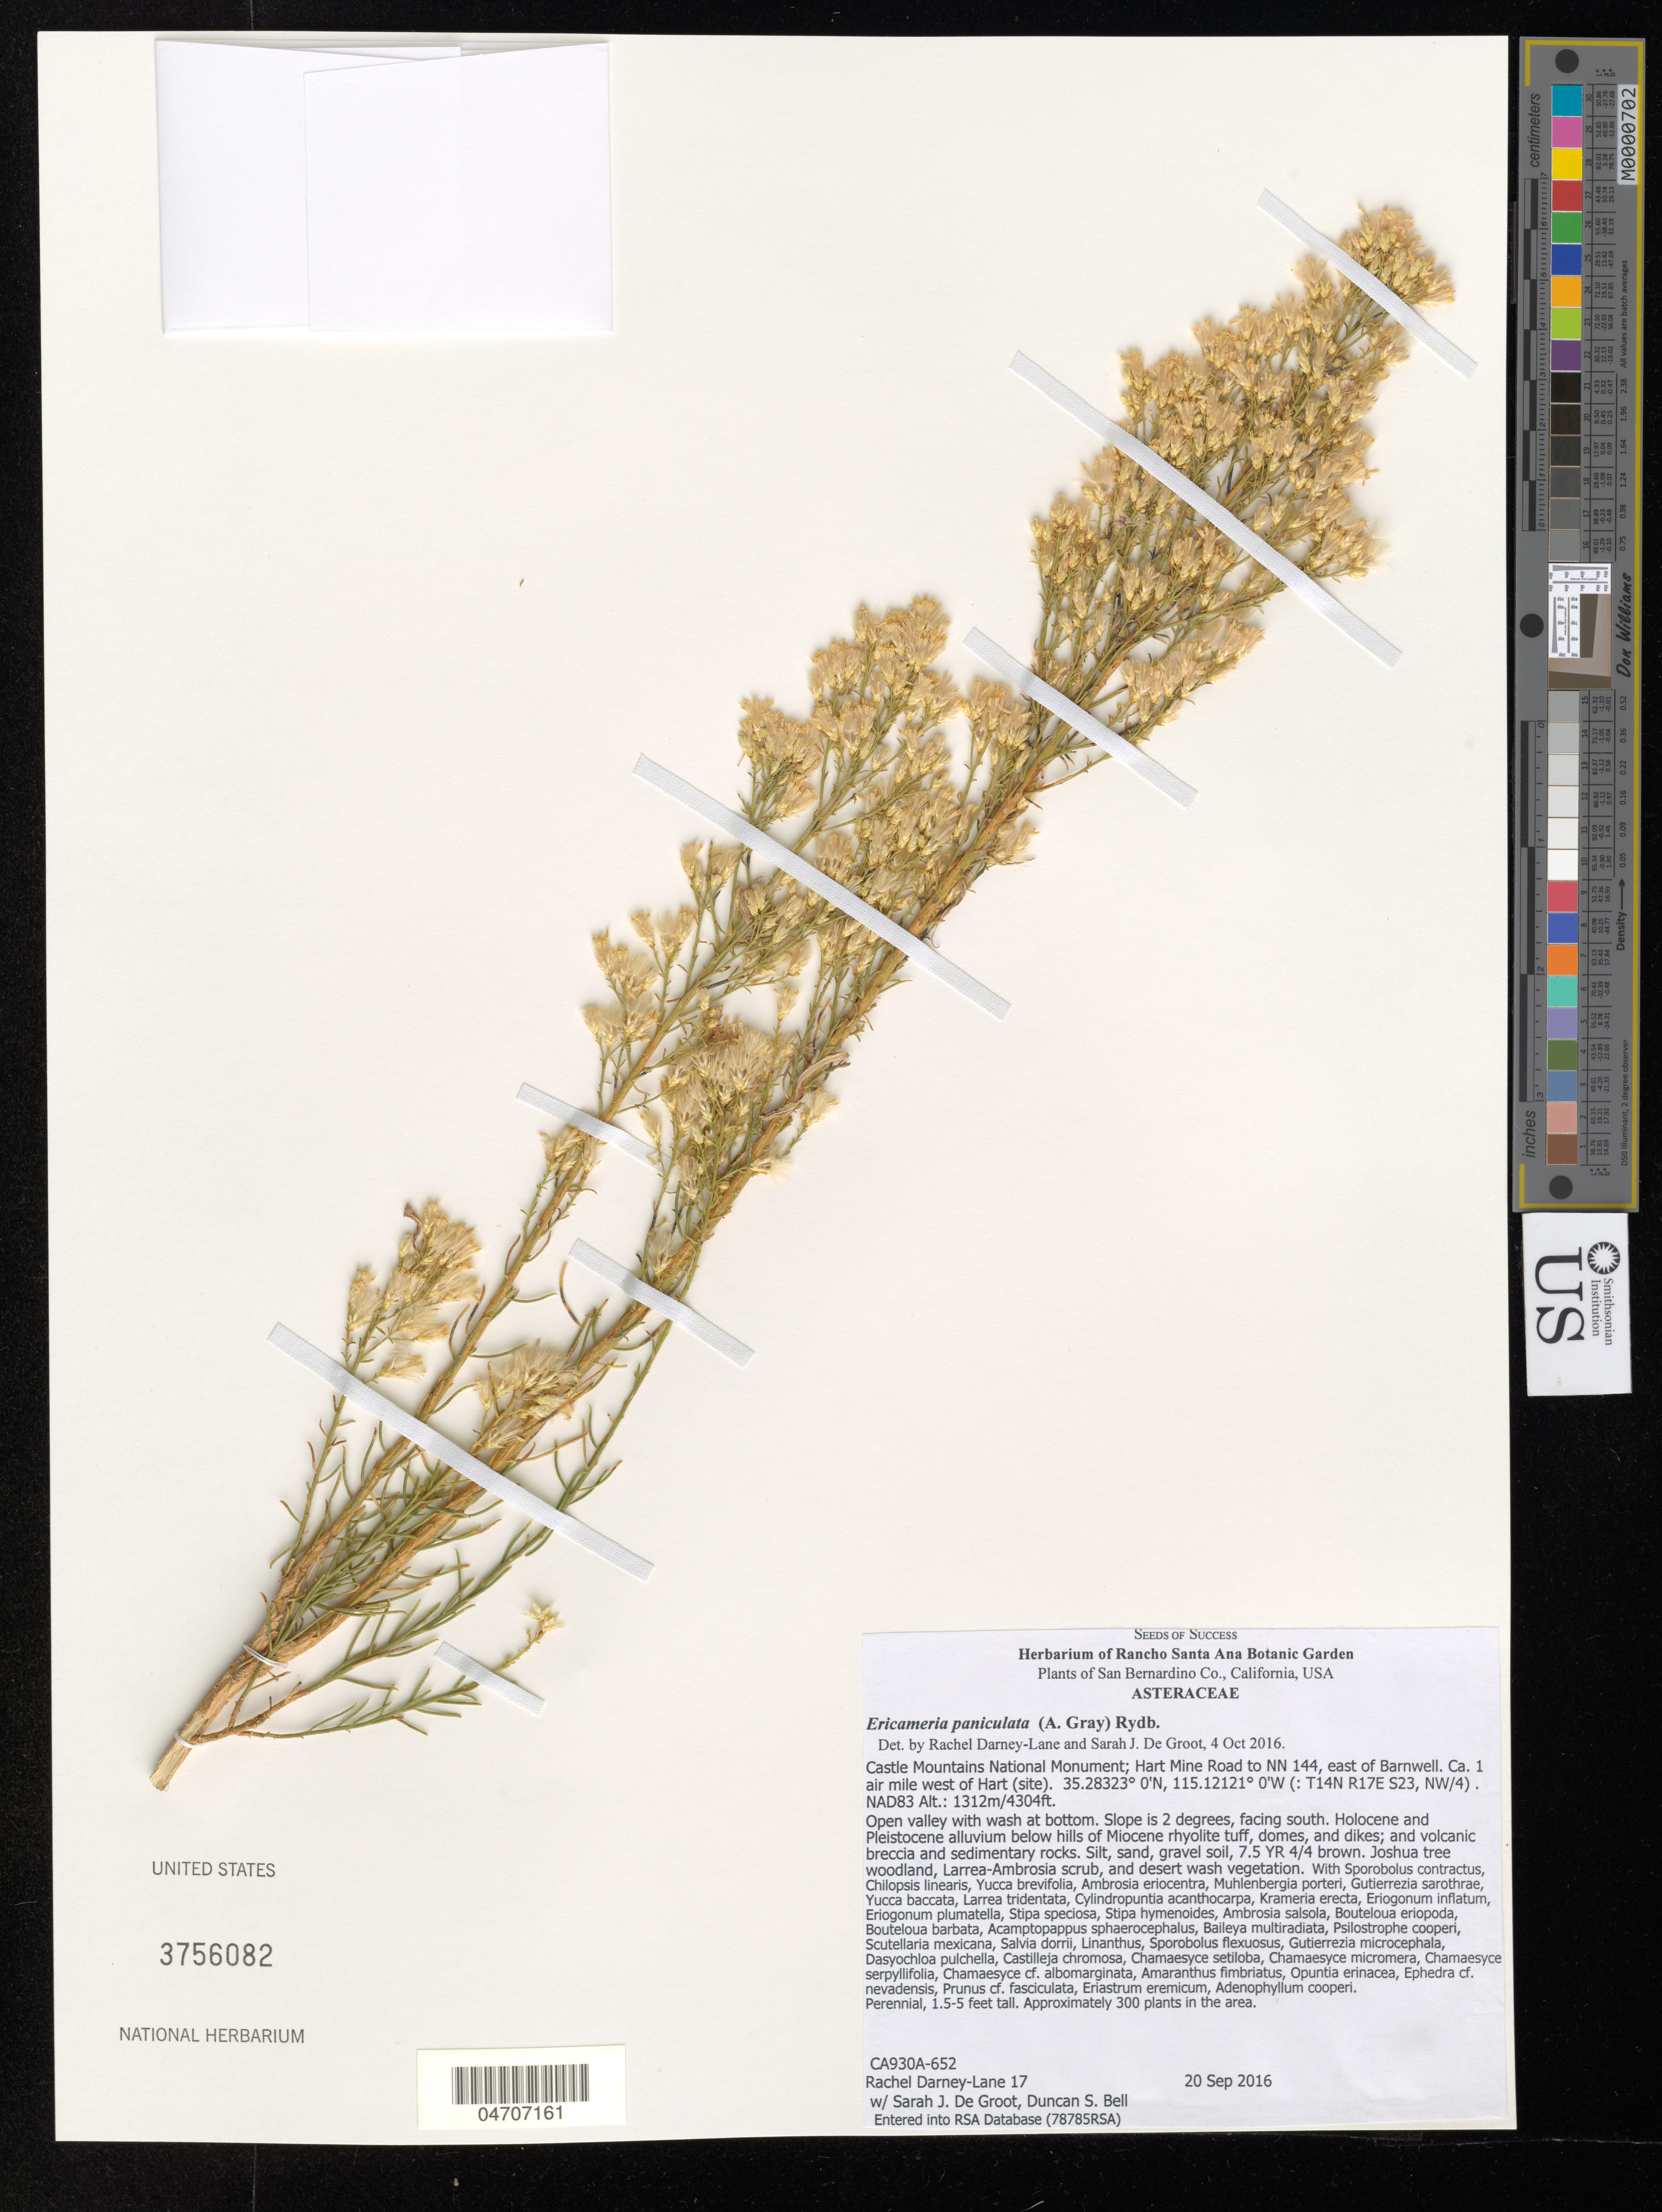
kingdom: Plantae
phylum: Tracheophyta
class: Magnoliopsida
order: Asterales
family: Asteraceae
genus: Ericameria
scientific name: Ericameria paniculata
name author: (A. Gray) Rydb.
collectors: R. Darney-Lane, S. De Groot & D. S. Bell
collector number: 17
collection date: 2016-09-20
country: United States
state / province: California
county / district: San Bernardino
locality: San Bernardino Co. Castle Mountains National Monument; Hart Mine Road to NN 144, east of Barnwell. Ca. 1 air mile west of Hart (site). (: T14N R17E S23, NW/4). NAD83.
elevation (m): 1312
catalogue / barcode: US 3756082